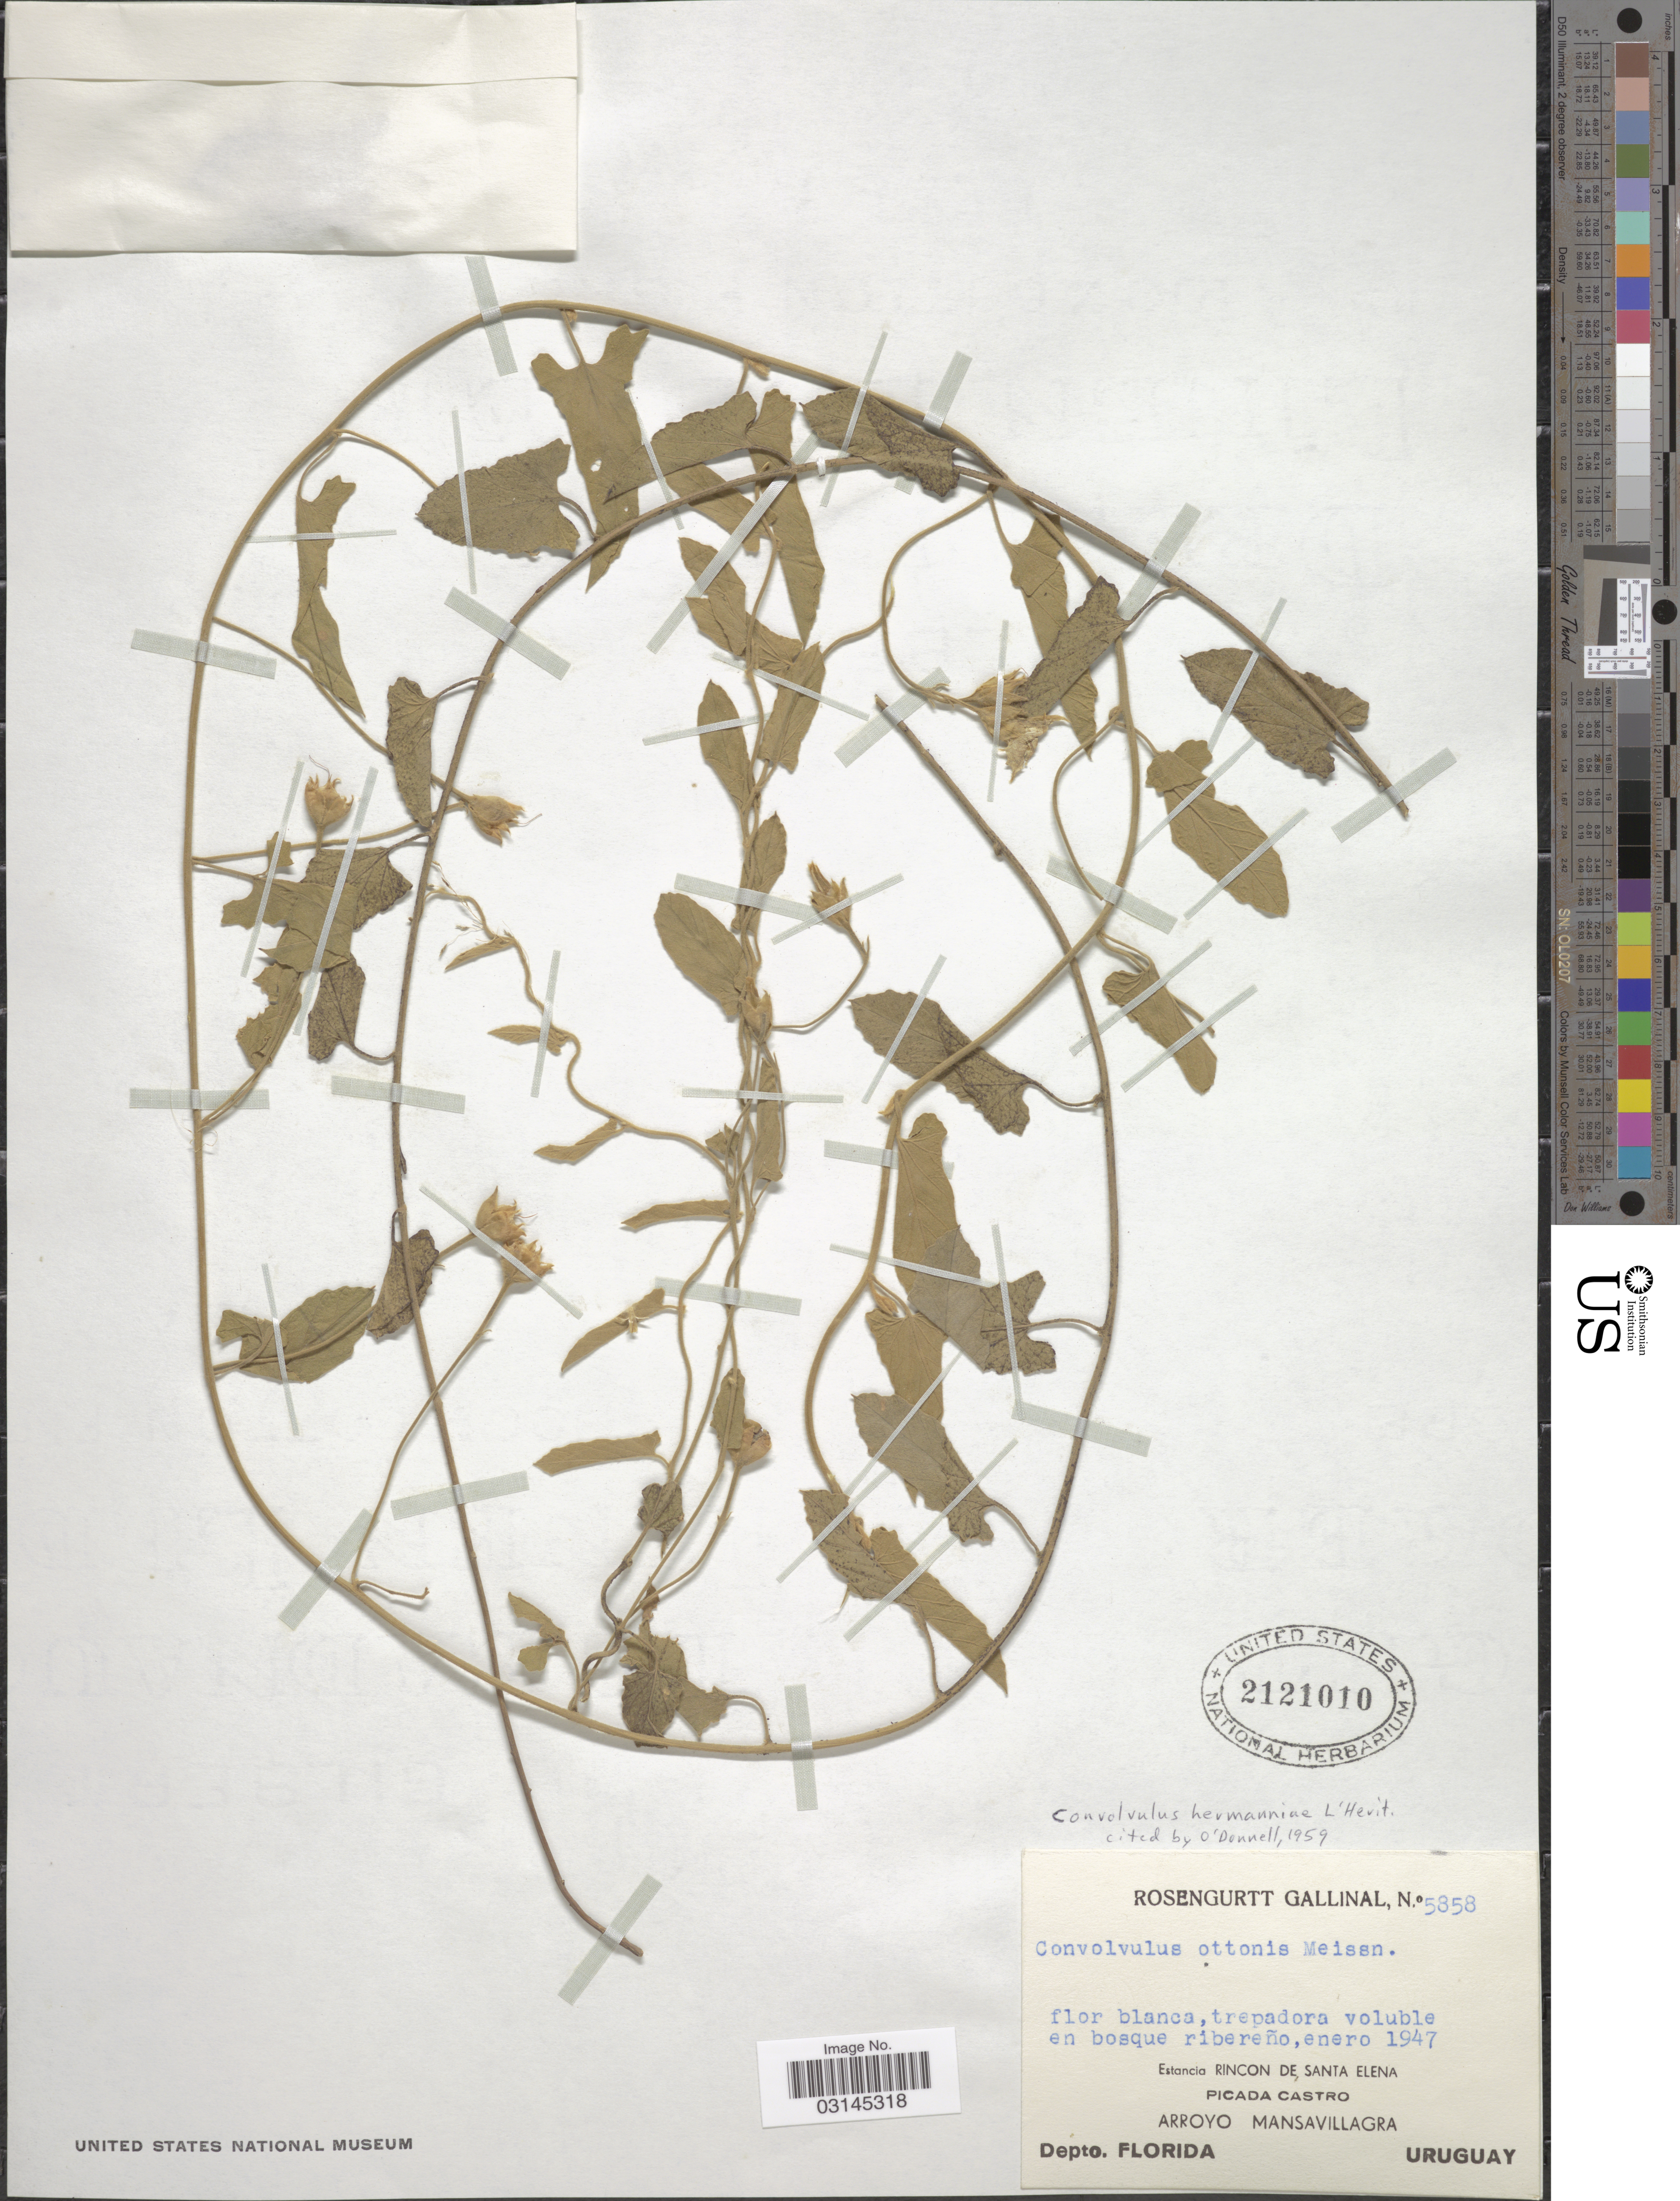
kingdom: Plantae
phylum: Tracheophyta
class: Magnoliopsida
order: Solanales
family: Convolvulaceae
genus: Convolvulus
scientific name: Convolvulus hermanniae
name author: L'Hér.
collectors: R. Gallinal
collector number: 5858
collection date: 1947-01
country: Uruguay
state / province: Florida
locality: Estancia Rincon de Santa Elena, Picada Castro, Arroyo Mansavillagra, Depto. Florida.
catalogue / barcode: US 2121010